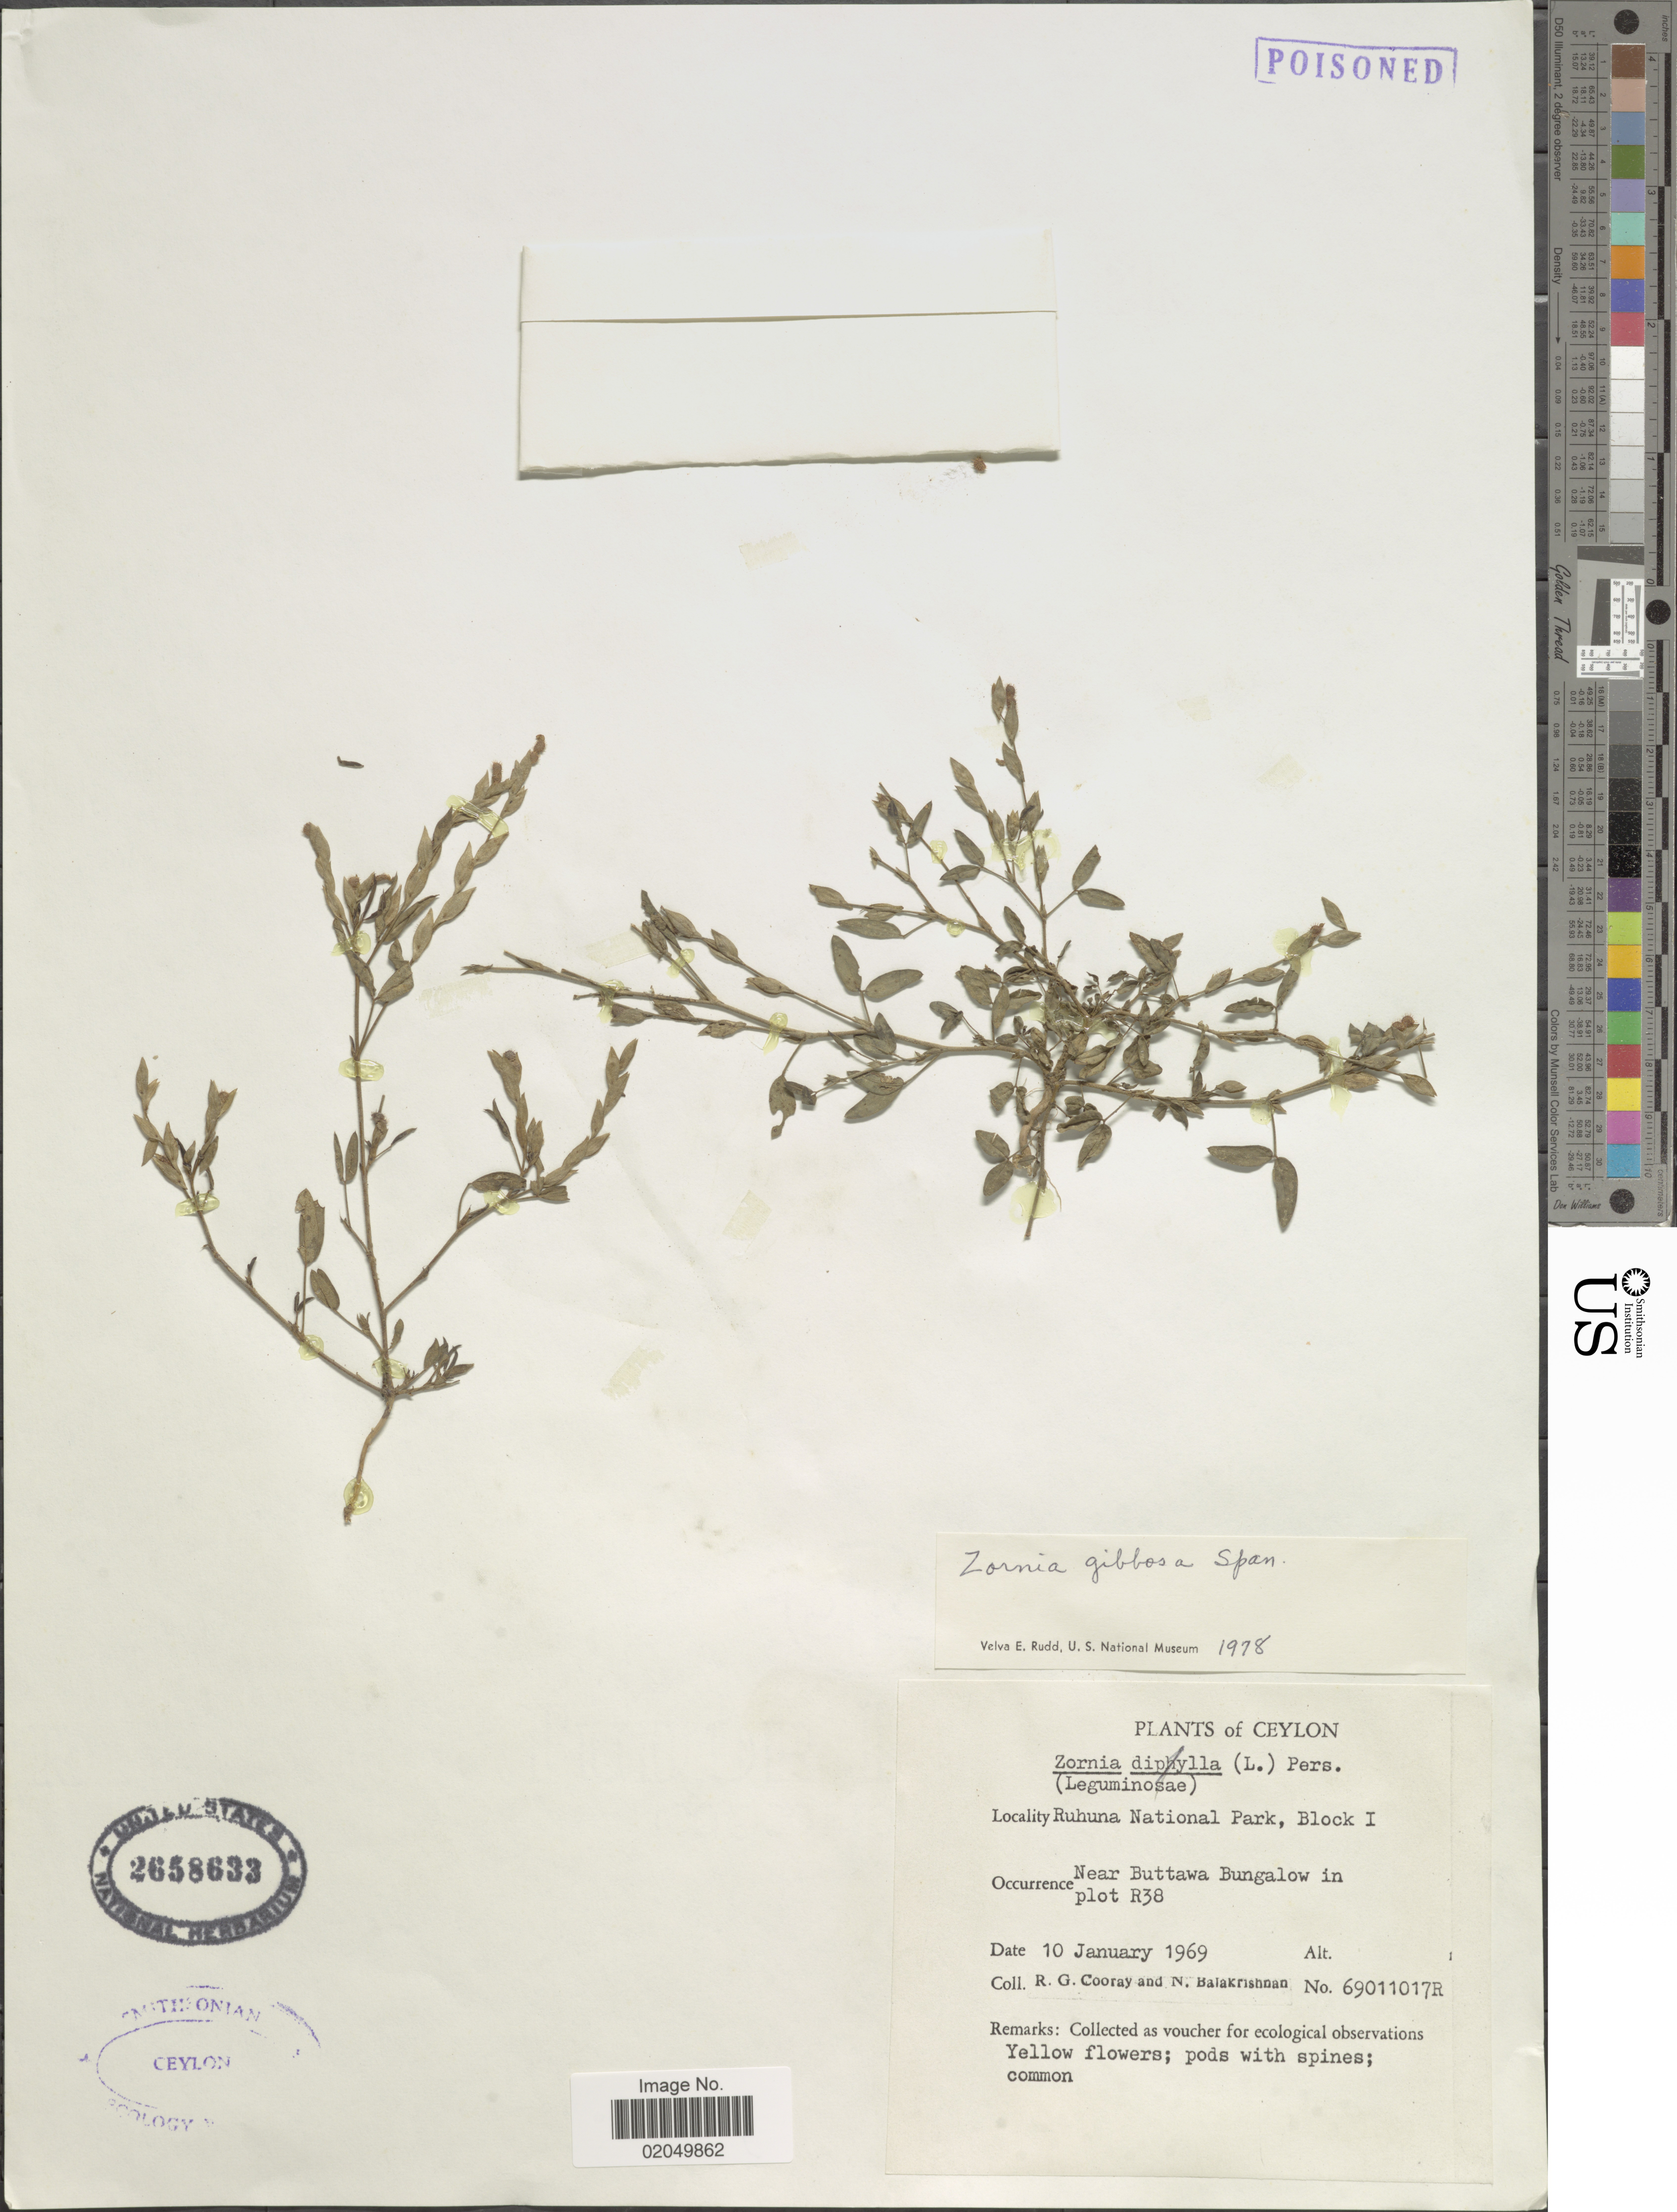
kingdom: Plantae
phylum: Tracheophyta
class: Magnoliopsida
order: Fabales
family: Fabaceae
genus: Zornia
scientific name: Zornia gibbosa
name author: Spanoghe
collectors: R. Cooray & N. Balakrishnan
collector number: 69011017R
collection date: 1969-01-10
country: Sri Lanka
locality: Ceylon, Ruhuna National Park, Block 1, near Buttawa Bungalow in plot R38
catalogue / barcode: US 2658633